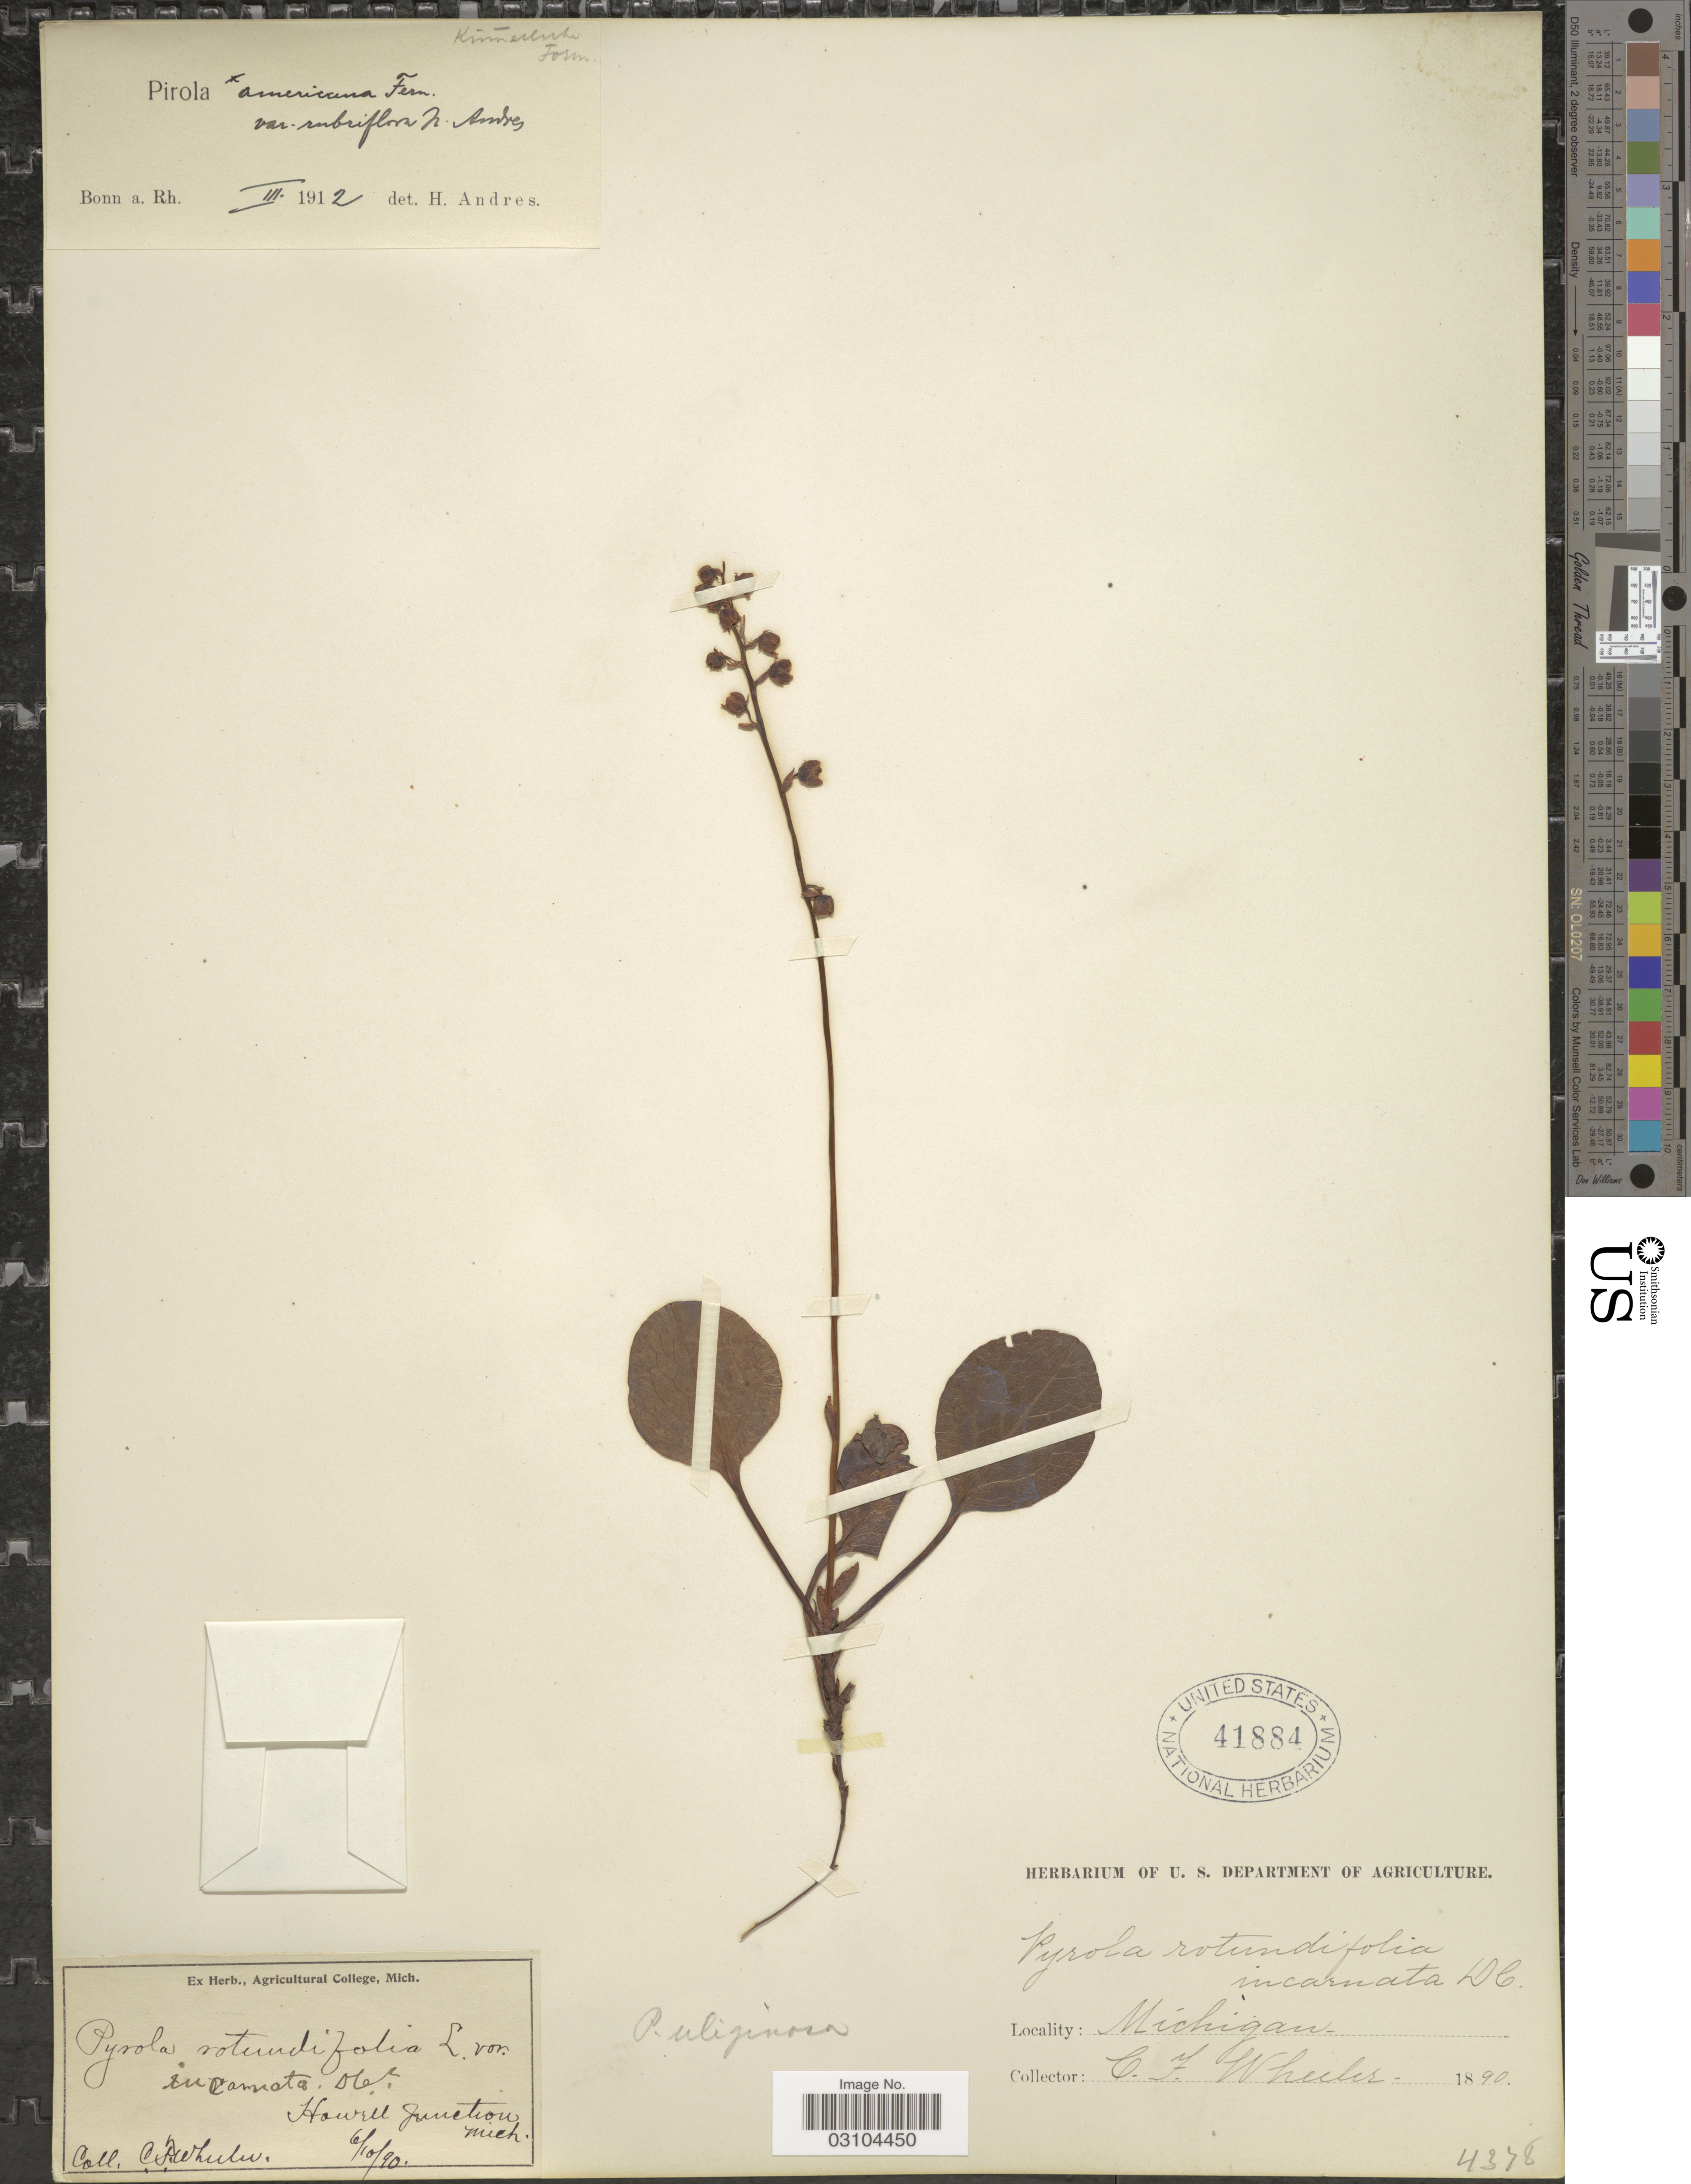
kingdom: Plantae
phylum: Tracheophyta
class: Magnoliopsida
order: Ericales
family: Ericaceae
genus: Pyrola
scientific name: Pyrola uliginosa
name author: Torr. & A. Gray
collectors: C. Wheeler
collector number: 4278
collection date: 1890-06-10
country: United States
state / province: Michigan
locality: Howell Junction.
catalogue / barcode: US 41884